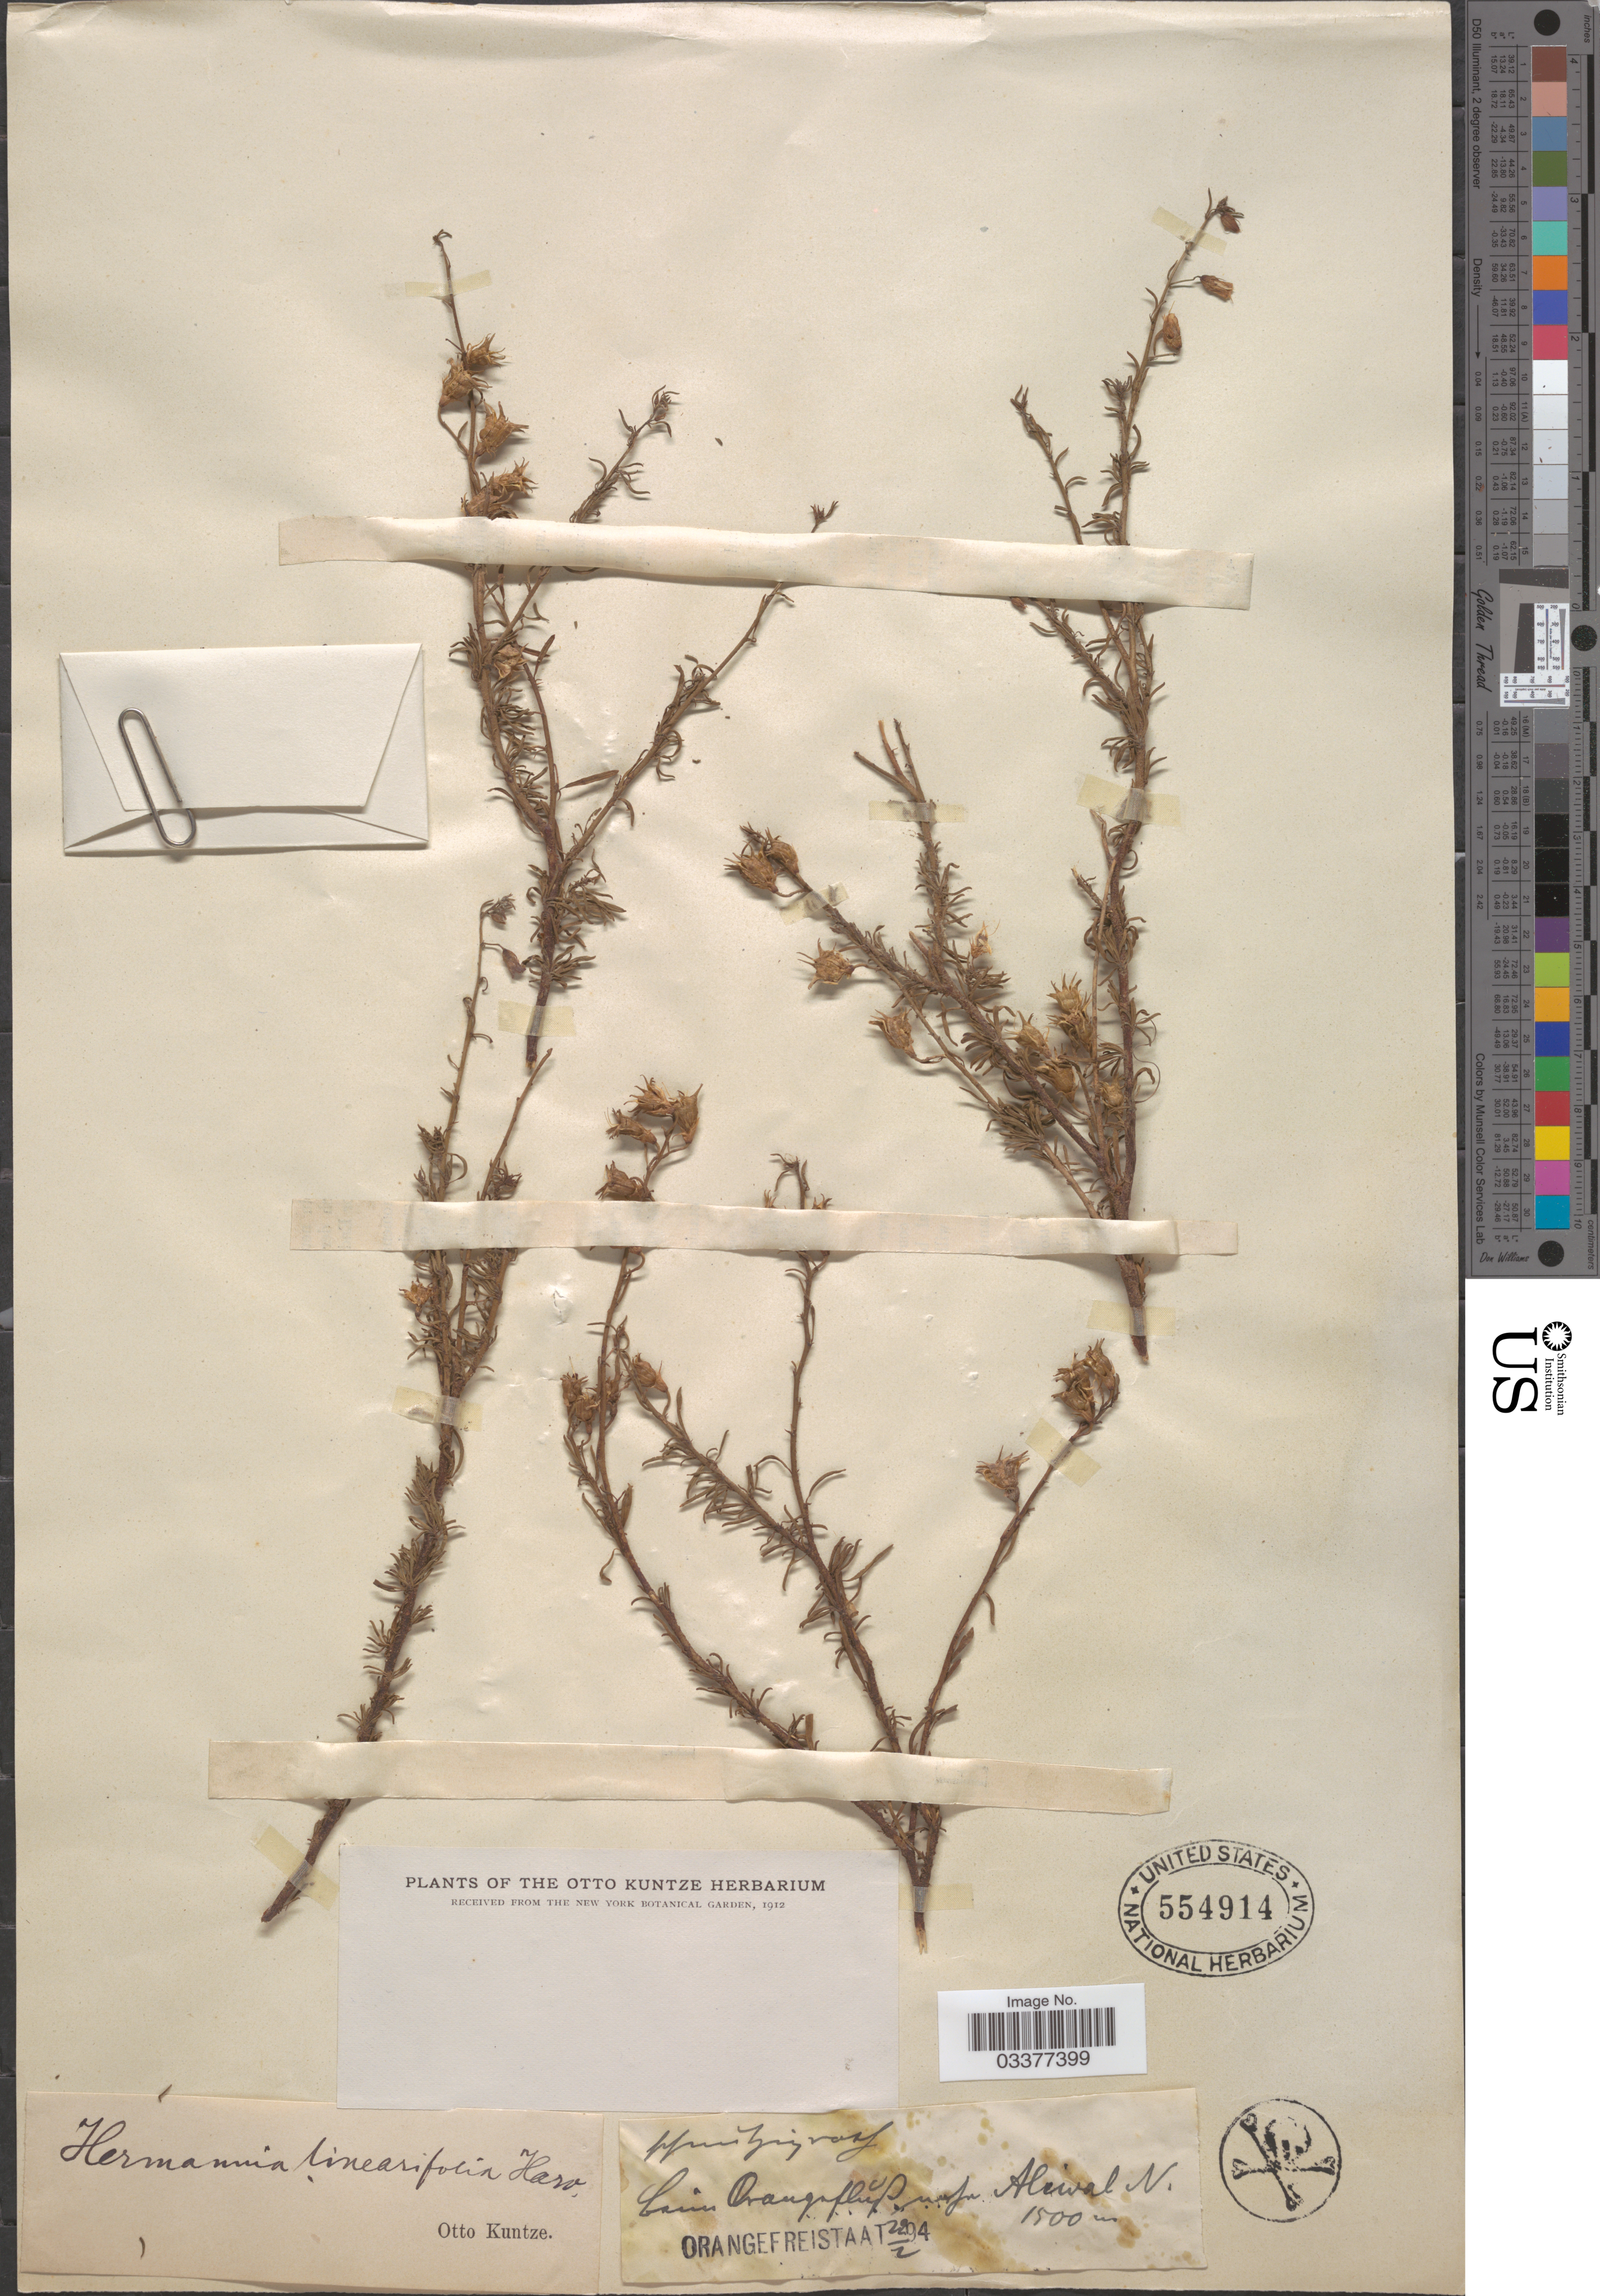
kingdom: Plantae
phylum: Tracheophyta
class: Magnoliopsida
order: Malvales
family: Malvaceae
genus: Hermannia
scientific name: Hermannia linearifolia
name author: Harv.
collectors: C.E.O. Kuntze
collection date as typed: Transcribed d/m/y: 22/2/94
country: South Africa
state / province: Free State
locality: [illegible text] n. Orangefreistaat.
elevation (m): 1500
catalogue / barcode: US 554914